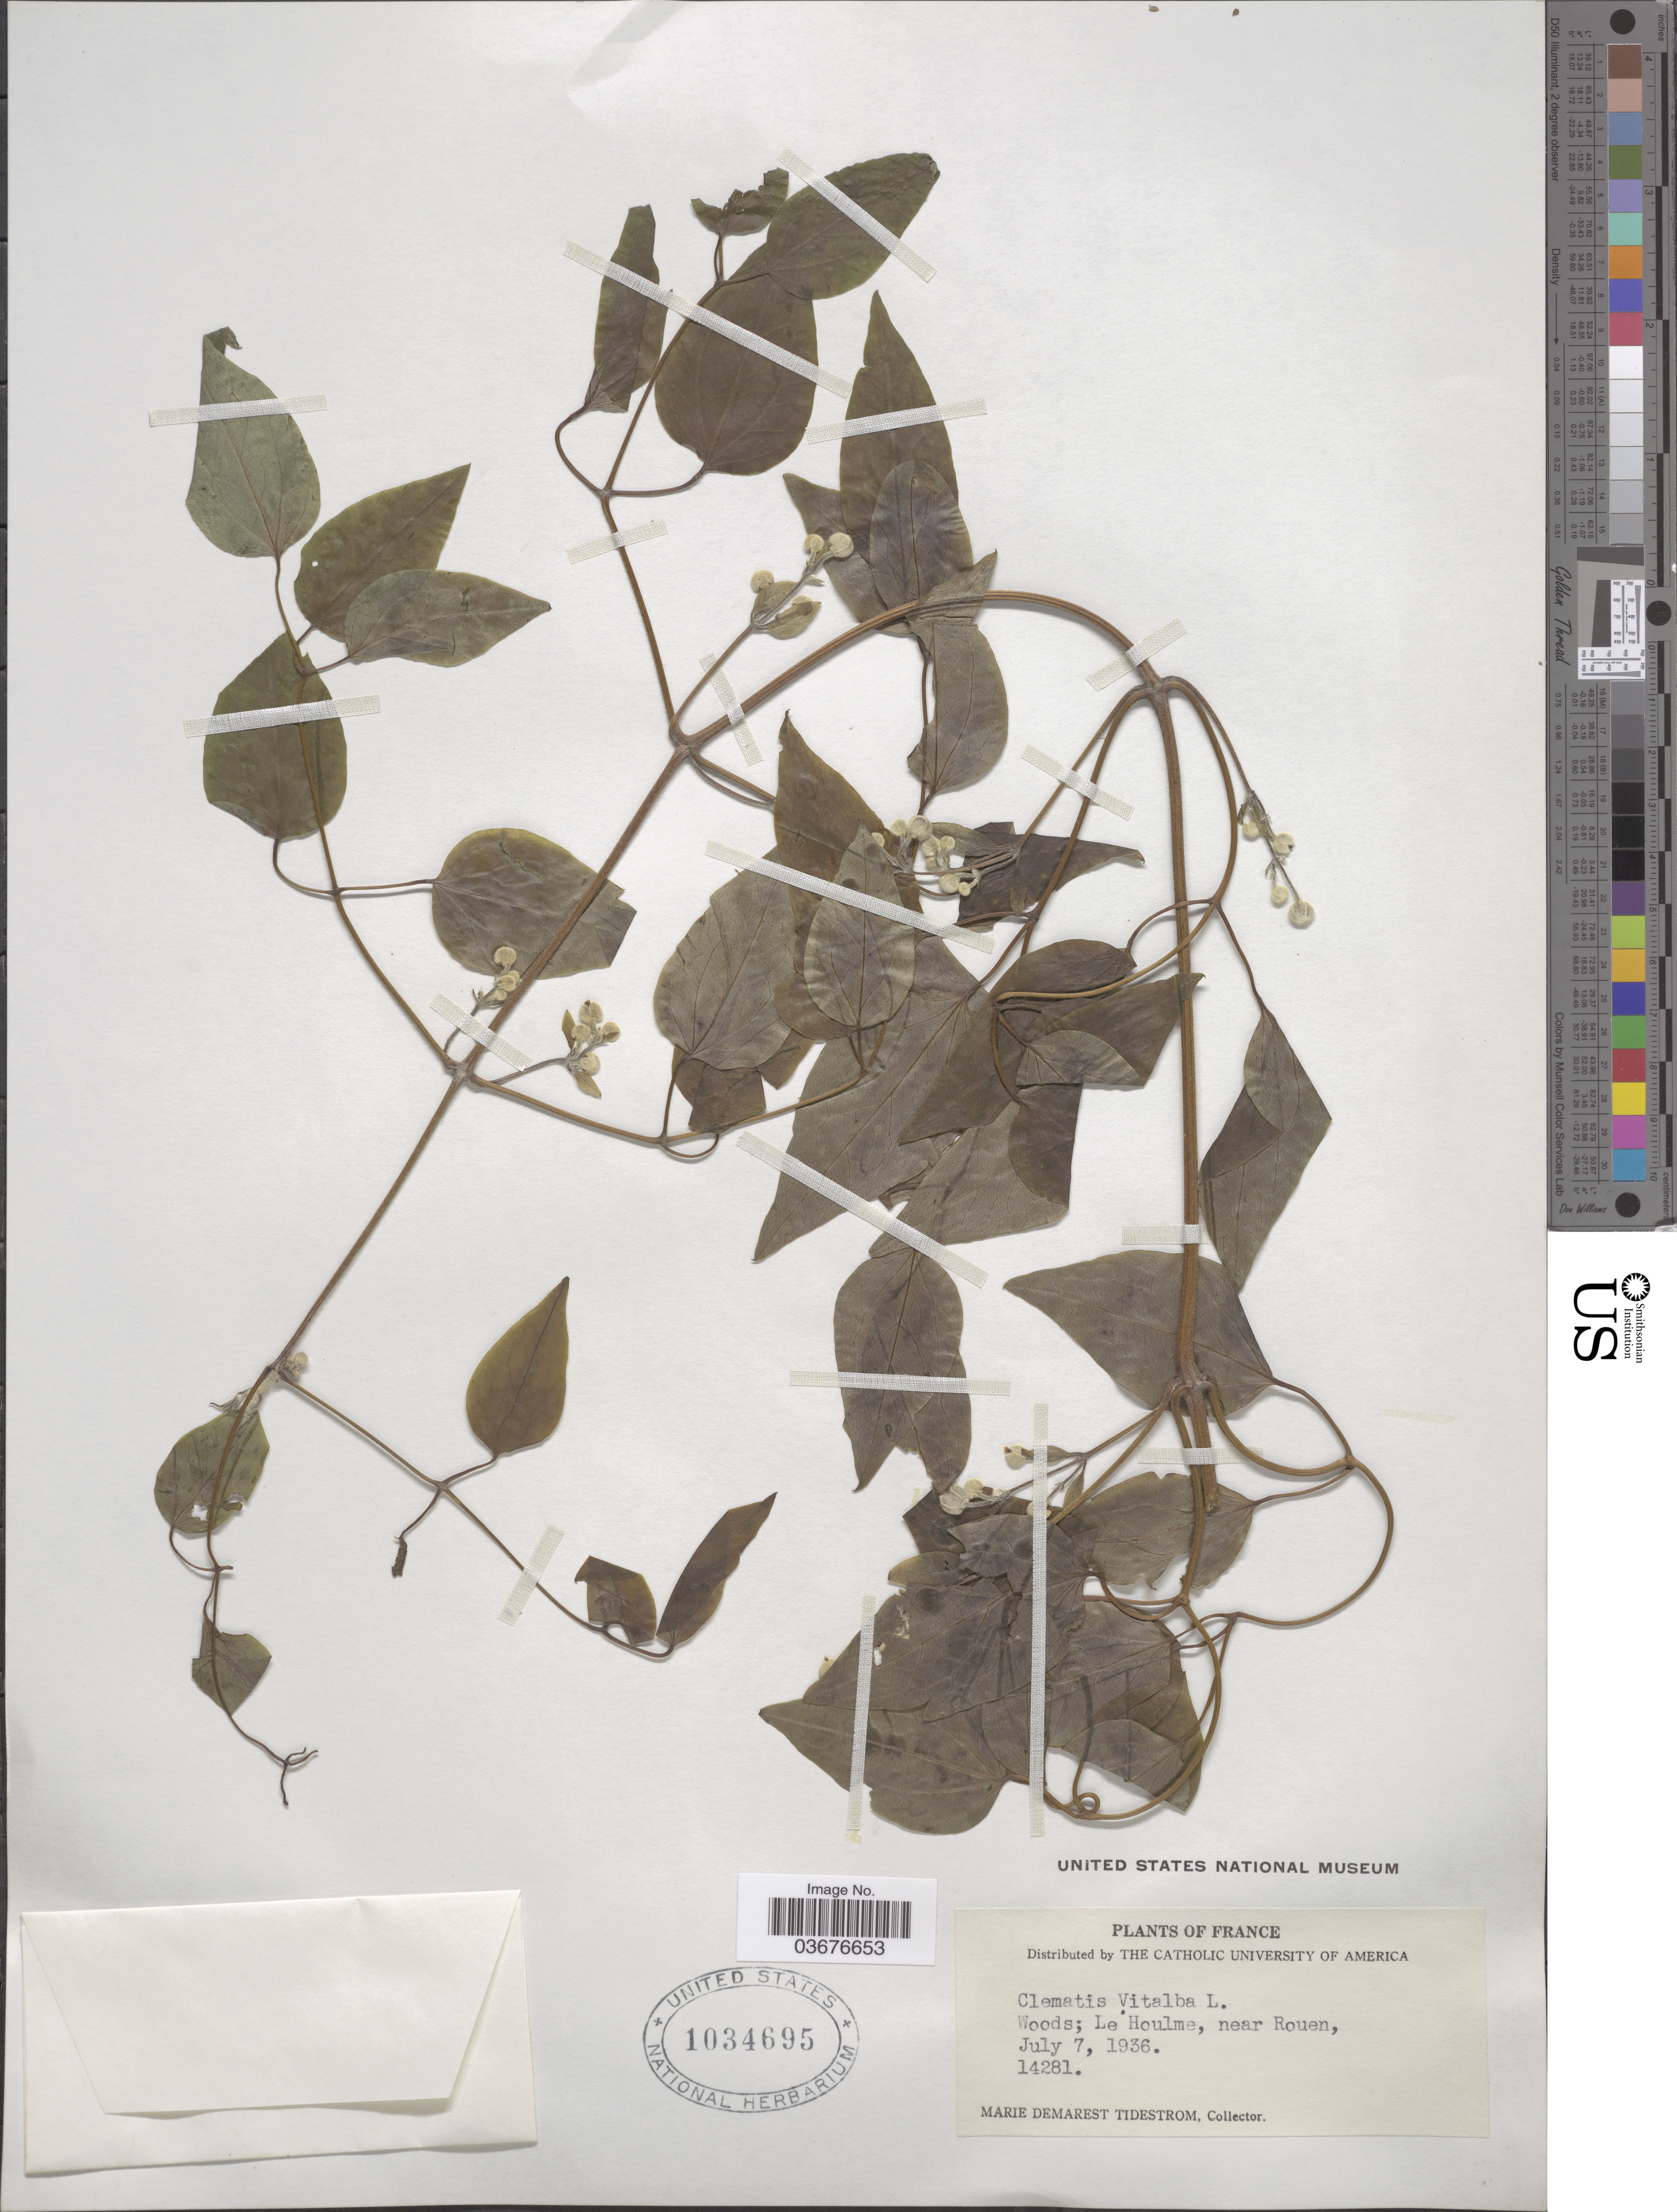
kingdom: Plantae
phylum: Tracheophyta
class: Magnoliopsida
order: Ranunculales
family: Ranunculaceae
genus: Clematis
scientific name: Clematis vitalba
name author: L.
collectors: M. Tidestrom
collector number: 14281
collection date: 1936-07-07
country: France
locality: Woods; Le Houlme, near Rouen.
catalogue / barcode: US 1034695